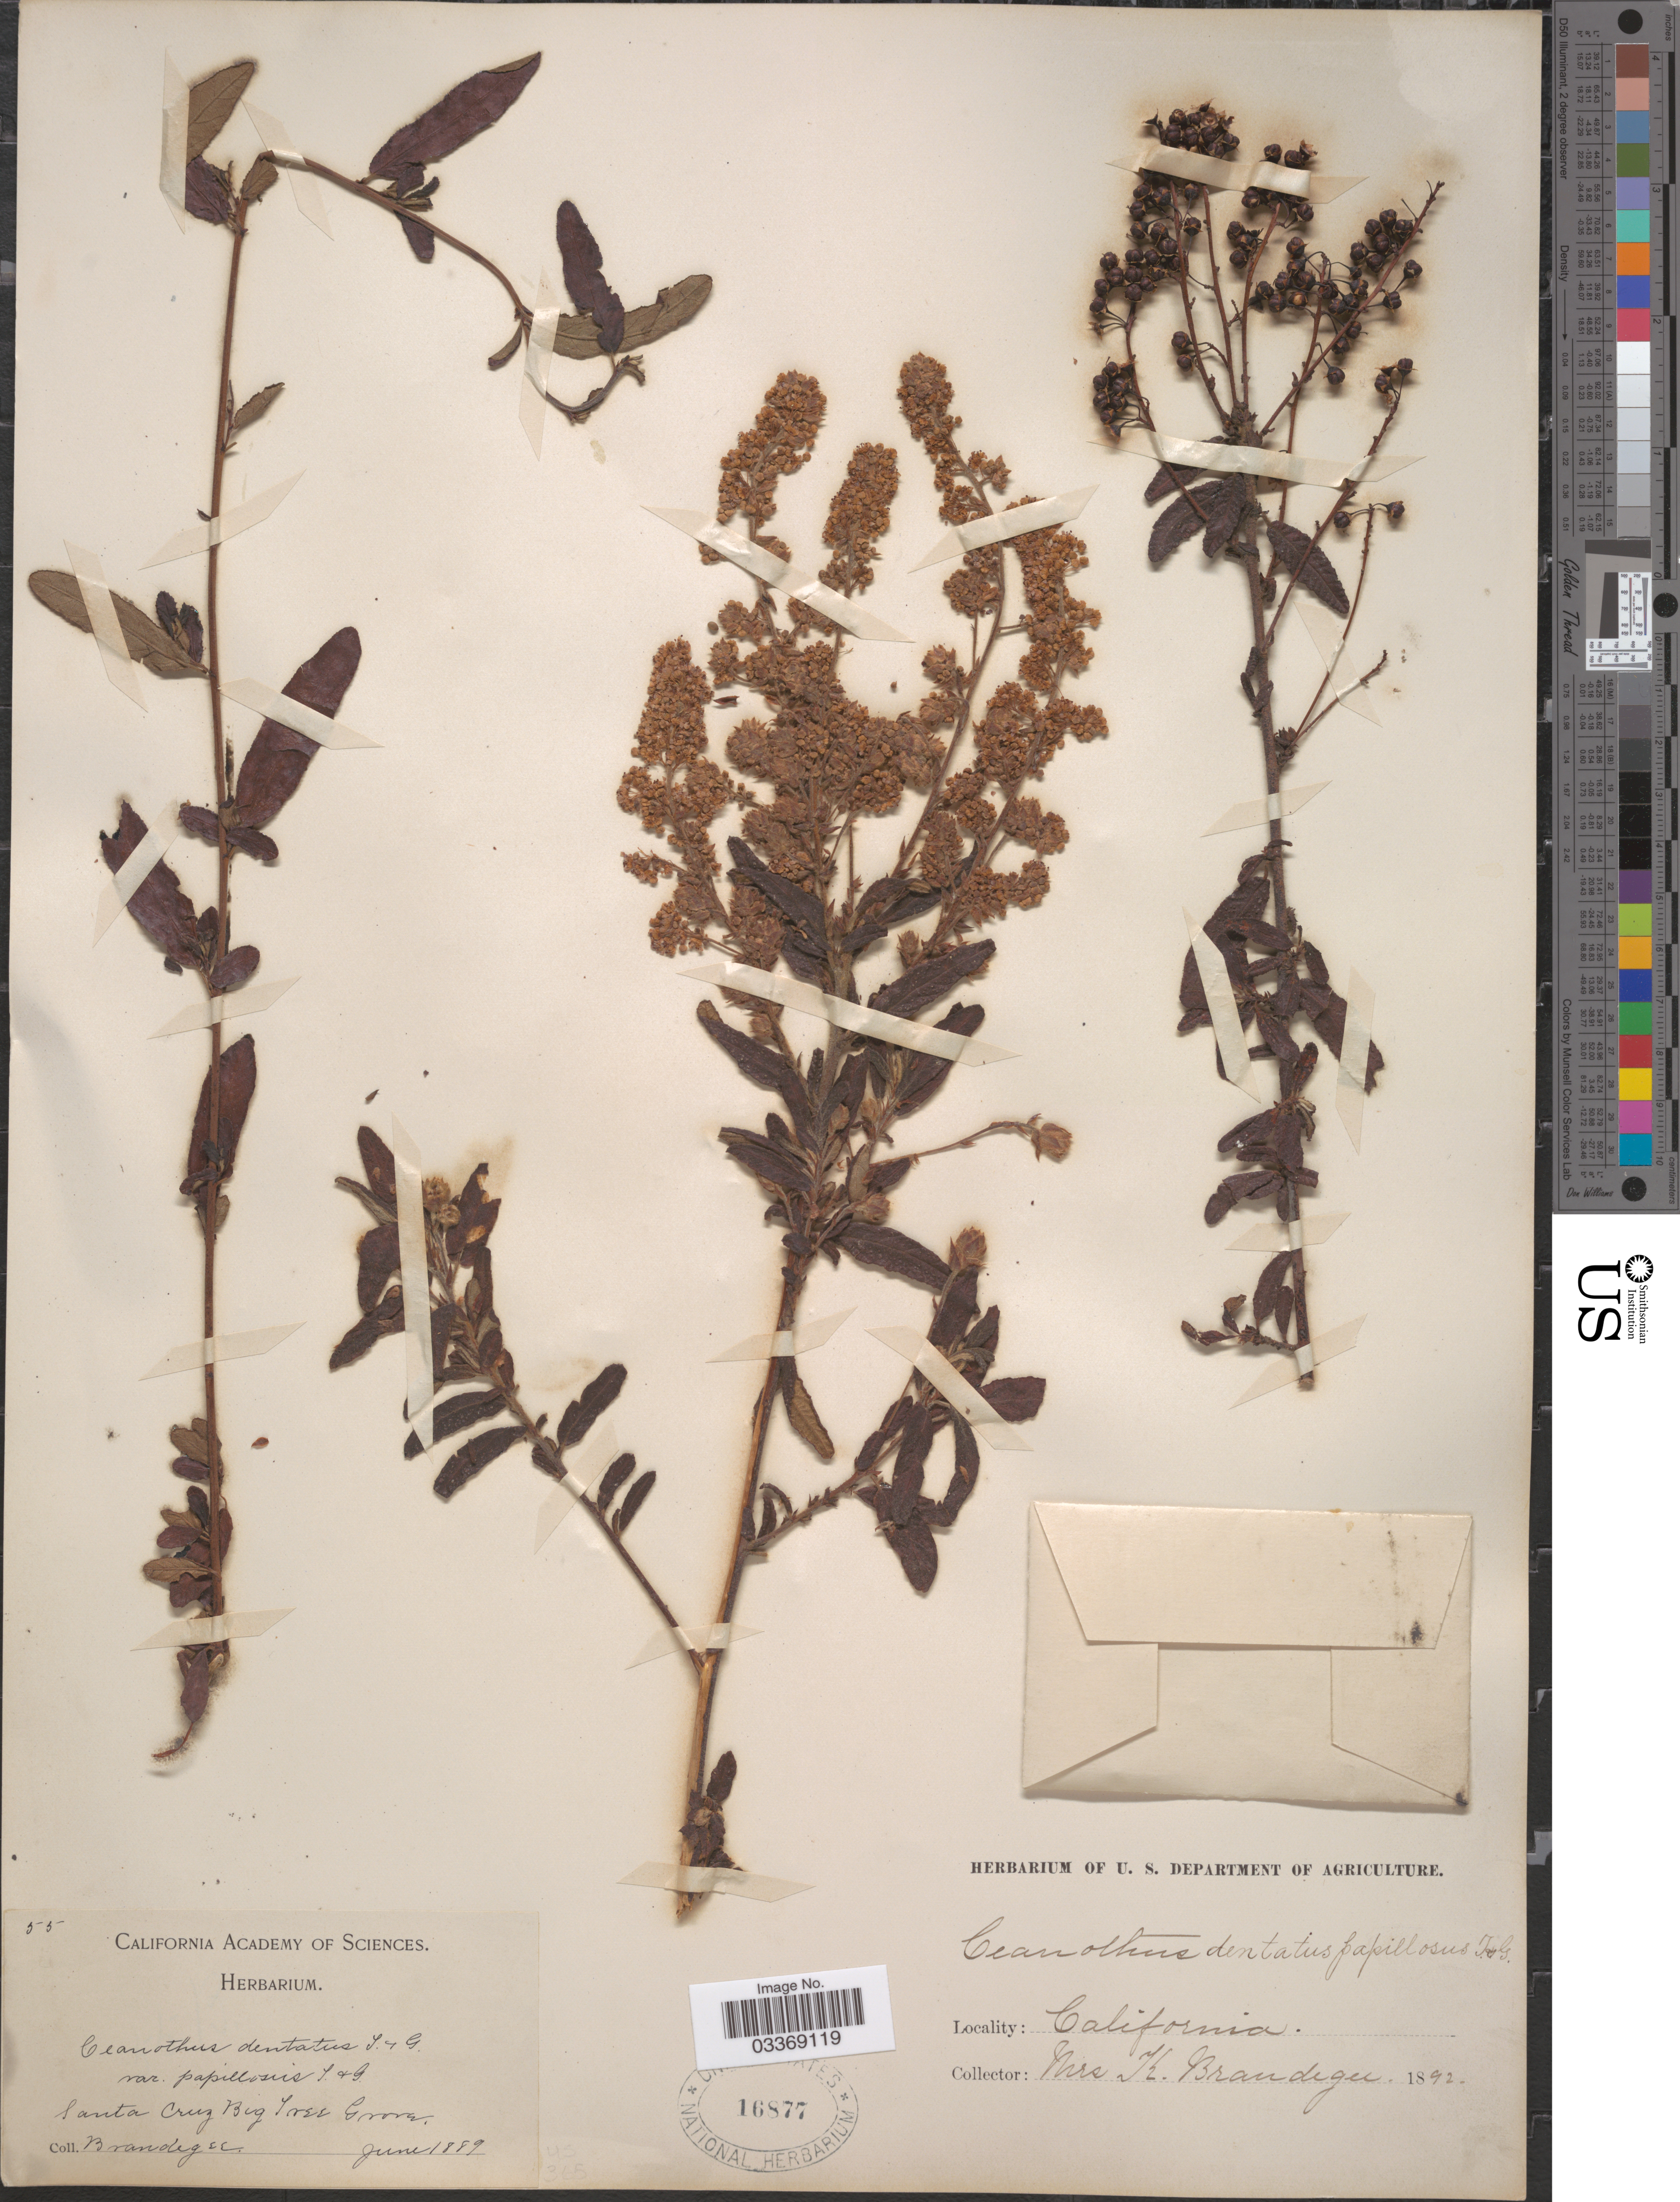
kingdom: Plantae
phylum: Tracheophyta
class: Magnoliopsida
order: Rosales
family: Rhamnaceae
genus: Ceanothus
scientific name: Ceanothus dentatus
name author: Torr. & A. Gray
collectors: K. Brandegee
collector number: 55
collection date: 1889-06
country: United States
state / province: California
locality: Santa Cruz, Big Tree Grove.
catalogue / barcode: US 16877